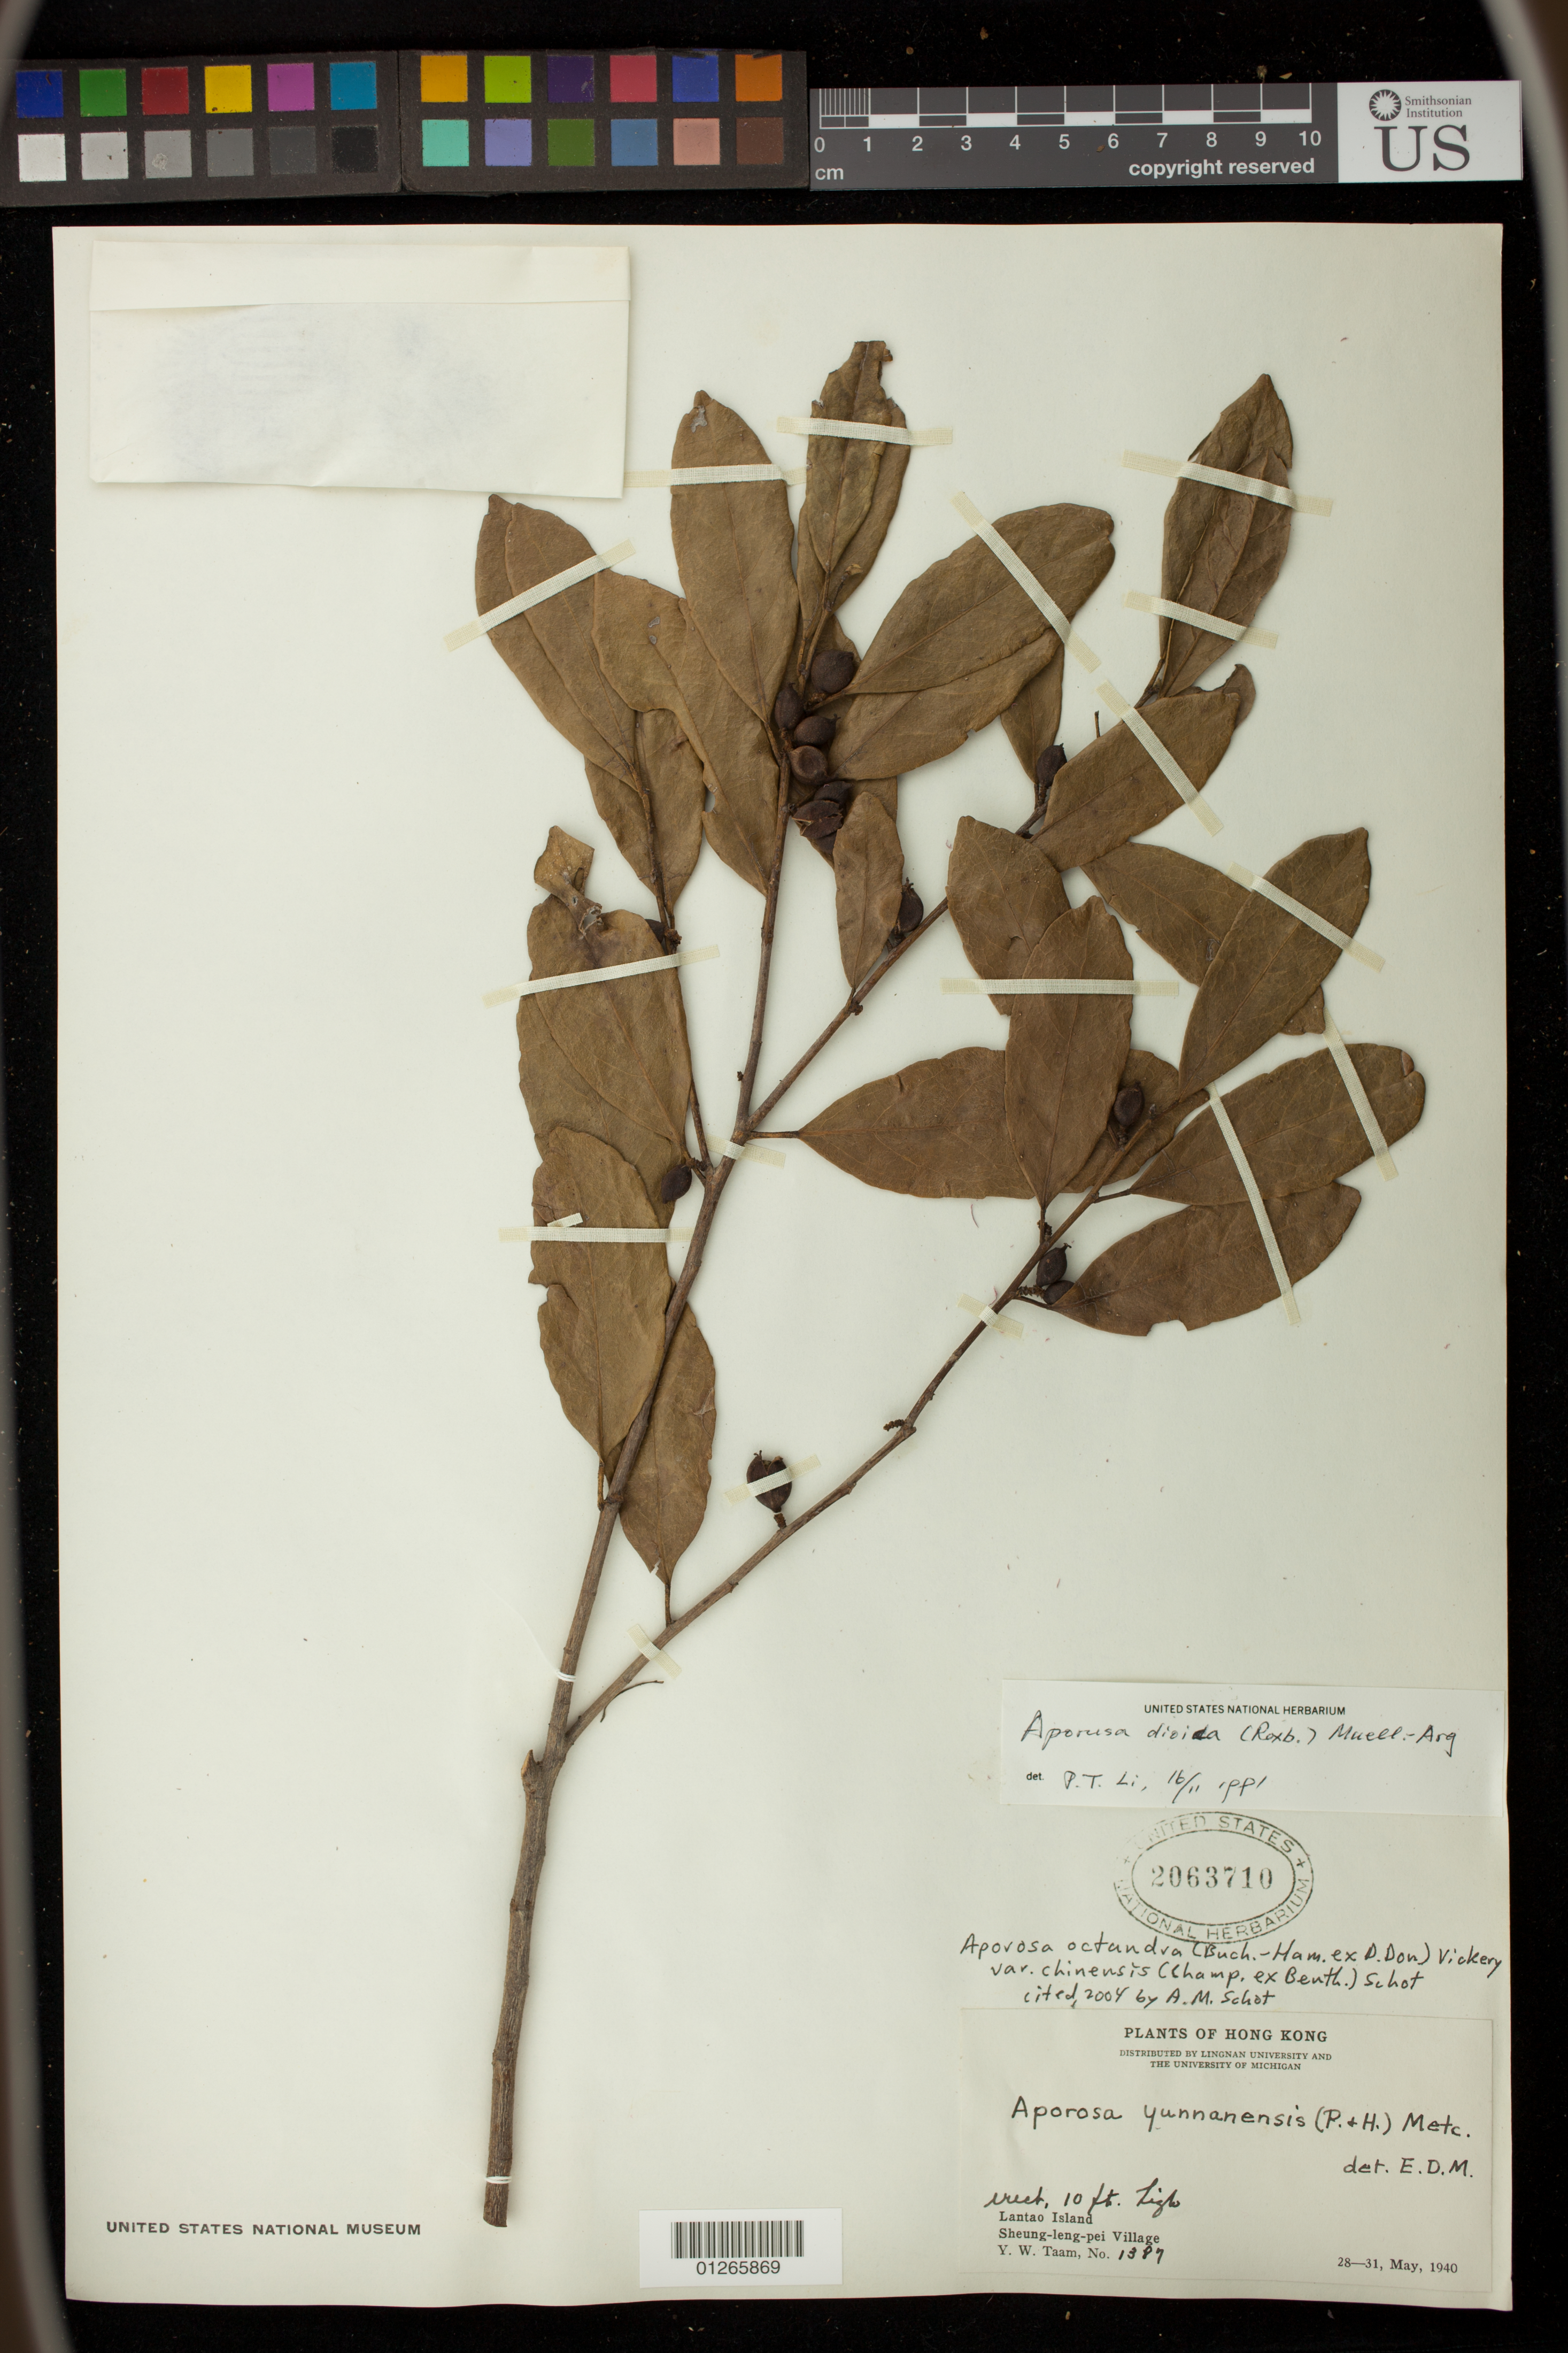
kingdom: Plantae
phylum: Tracheophyta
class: Magnoliopsida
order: Malpighiales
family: Phyllanthaceae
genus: Aporosa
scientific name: Aporosa octandra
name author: (Buch.-Ham. & D. Don) Vickery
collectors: Y. W. Taam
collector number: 1387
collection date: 1940-05-28/1940-05-31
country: China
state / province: Hong Kong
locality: Lantao Island, Sheung-leng-pei Village.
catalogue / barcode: US 2063710